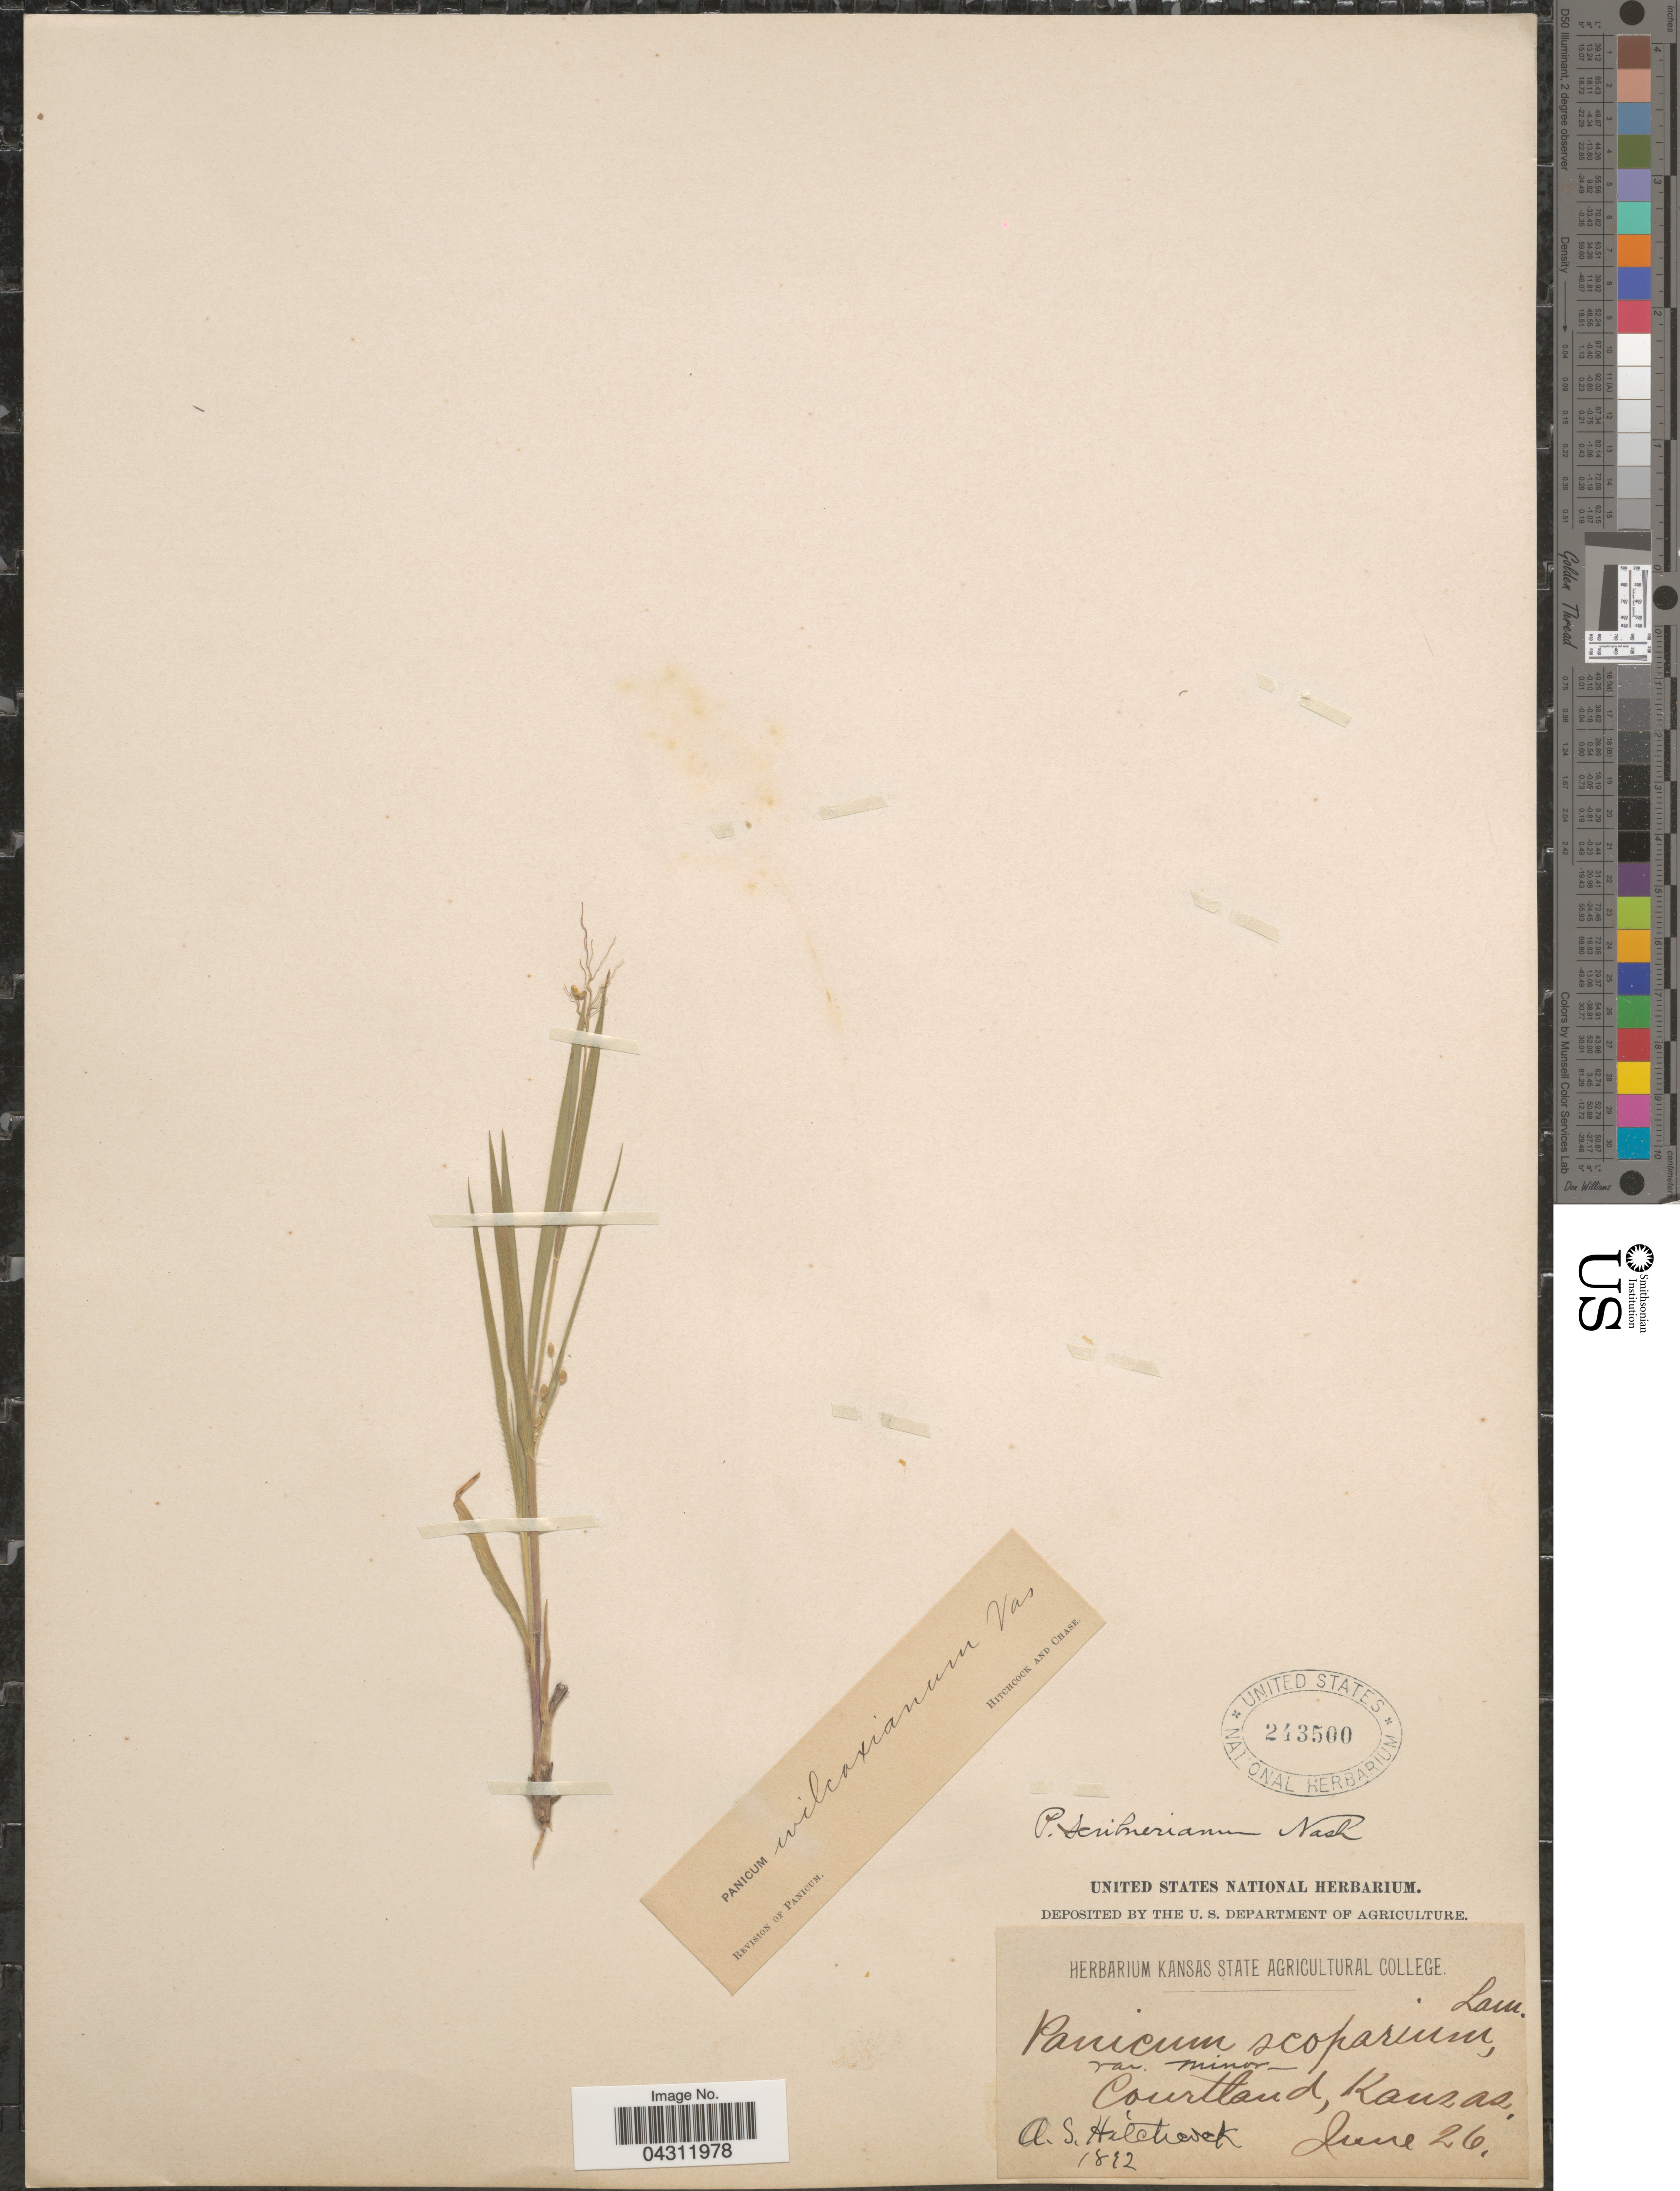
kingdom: Plantae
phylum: Tracheophyta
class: Liliopsida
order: Poales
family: Poaceae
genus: Dichanthelium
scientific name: Dichanthelium wilcoxianum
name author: Freckmann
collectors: A. S. Hitchcock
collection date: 1892-06-26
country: United States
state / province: Kansas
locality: Courtland.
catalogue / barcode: US 243500